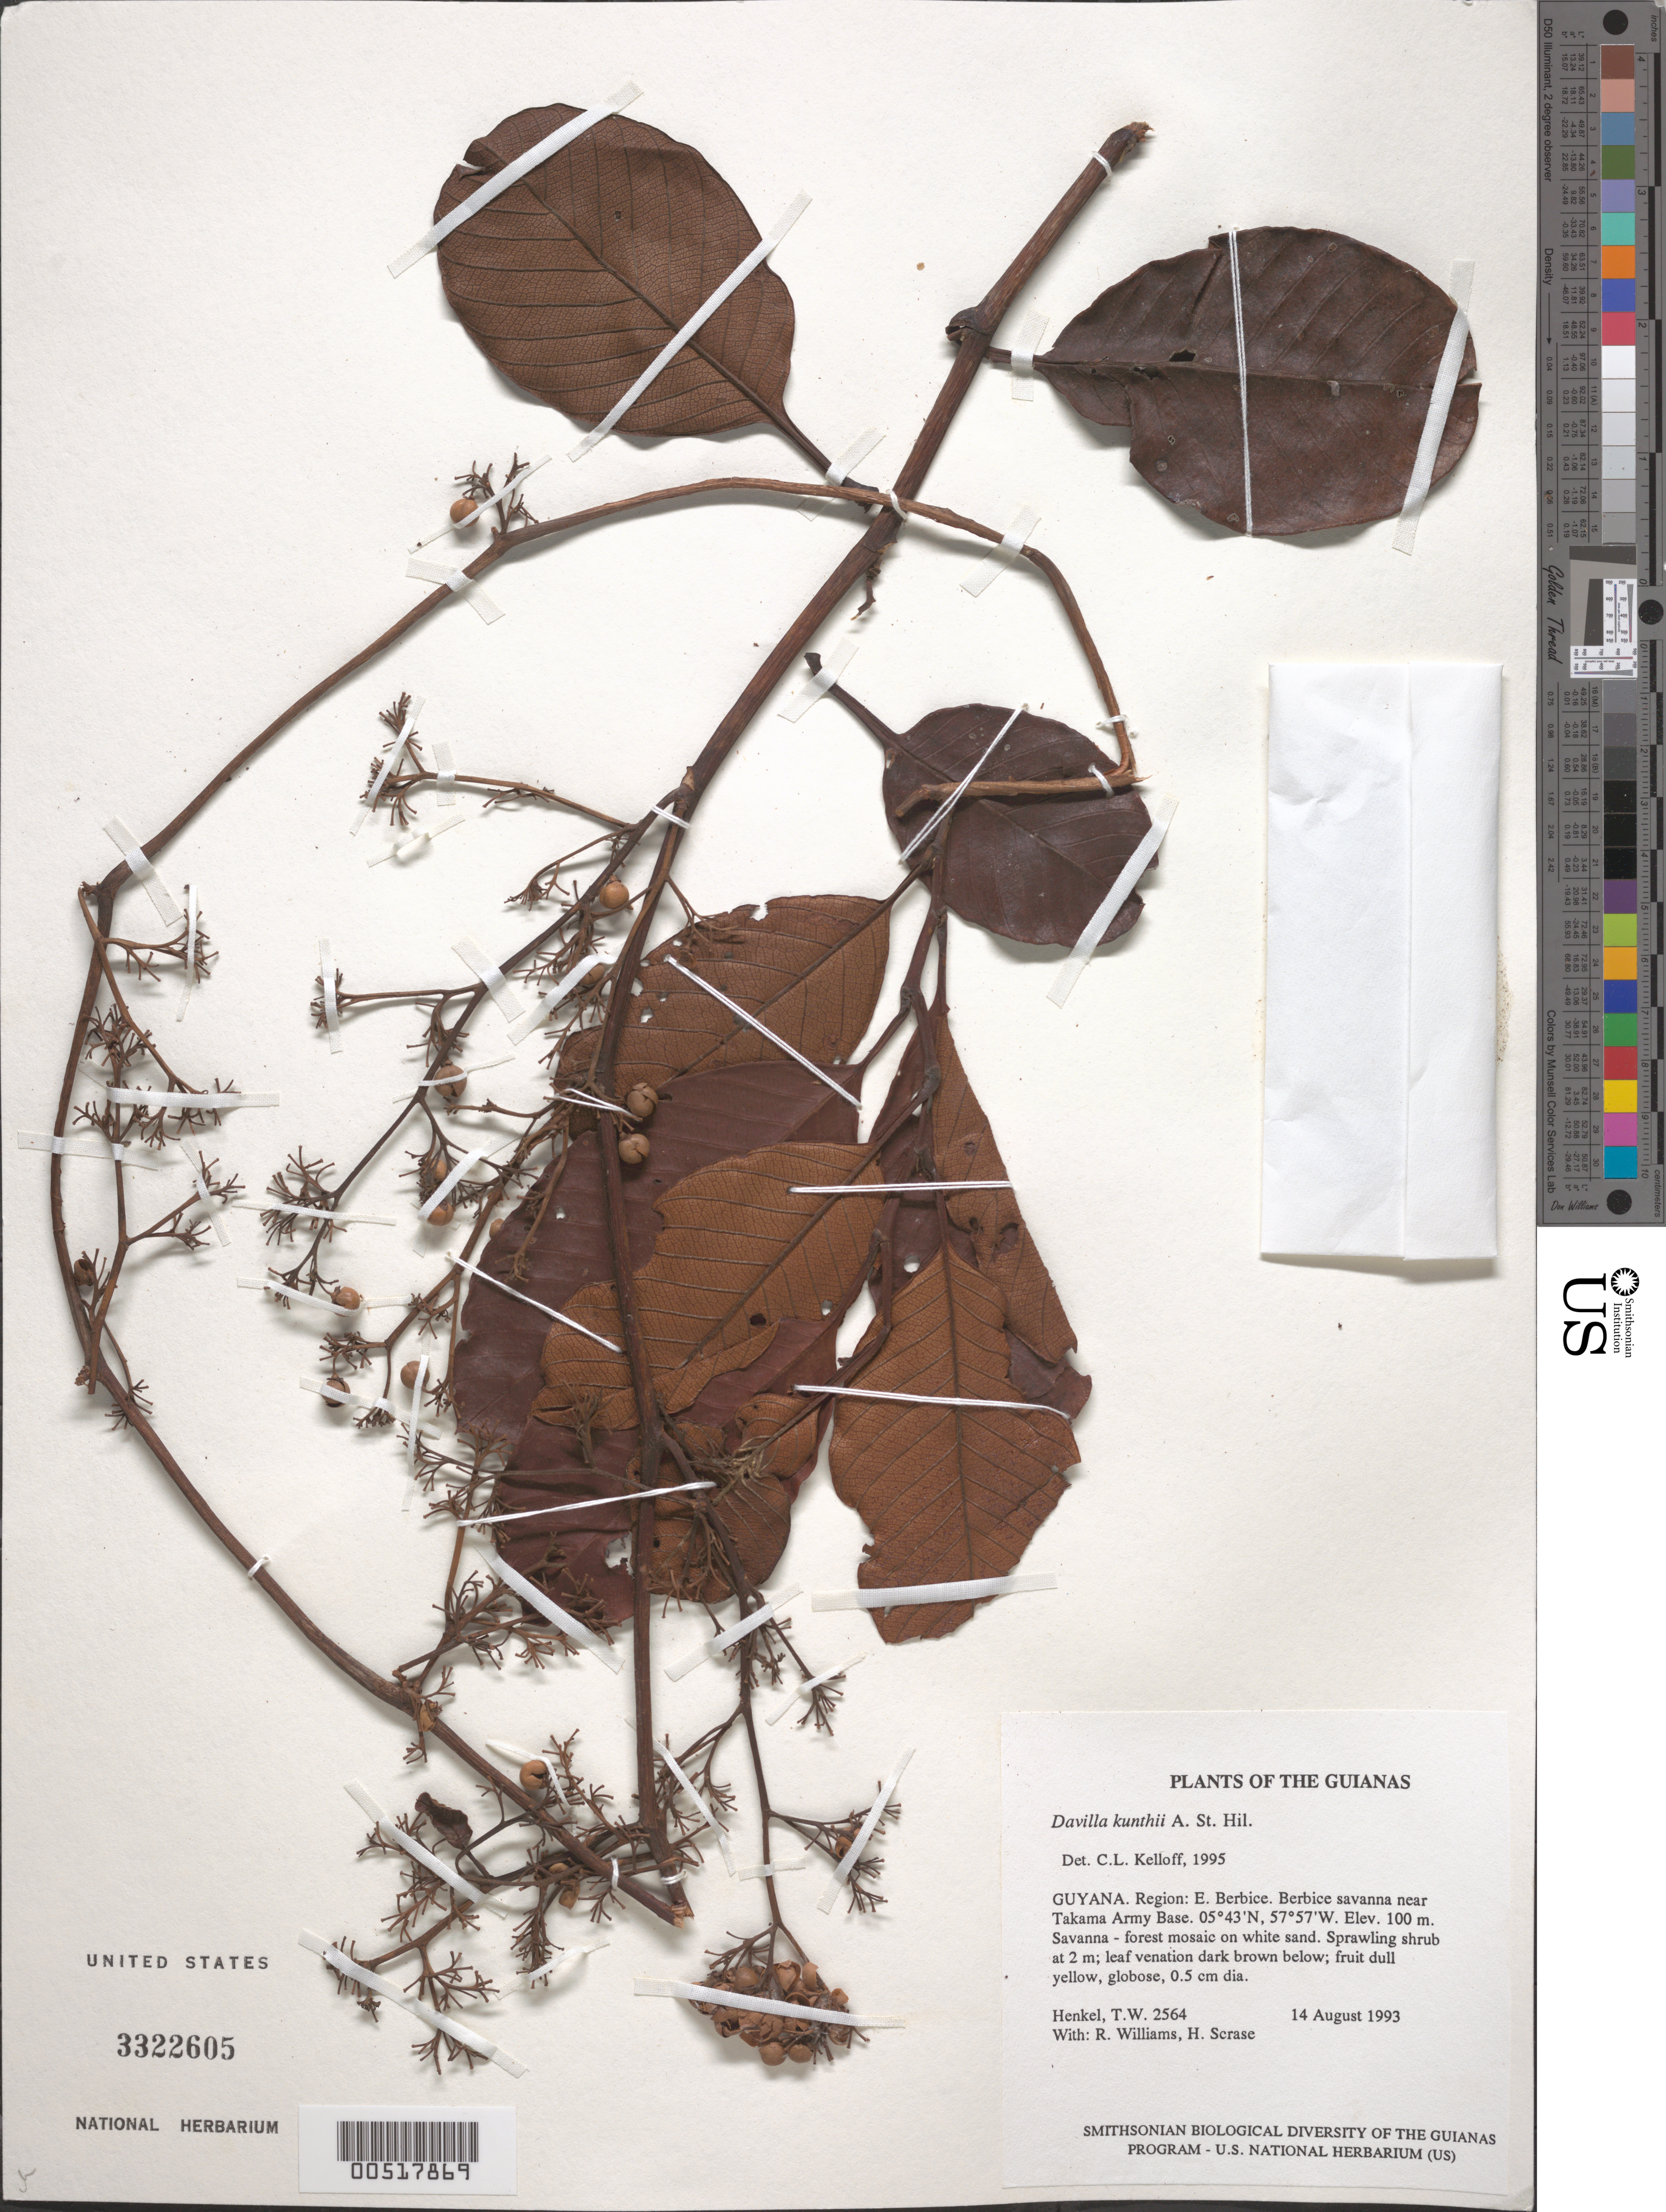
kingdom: Plantae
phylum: Tracheophyta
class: Magnoliopsida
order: Dilleniales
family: Dilleniaceae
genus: Davilla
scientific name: Davilla kunthii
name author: A. St.-Hil.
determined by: Kelloff, Carol L., (US), Smithsonian Institution - National Museum of Natural History (UNITED STATES)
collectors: T. Henkel, R. Williams & H. Scrase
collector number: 2564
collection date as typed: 14 August 1993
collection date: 1993-08-14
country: Guyana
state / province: U. Demerara-Berbice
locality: Berbice savanna near Takama Army Base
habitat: Savanna - forest mosaic on white sand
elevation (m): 100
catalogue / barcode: US 3322605